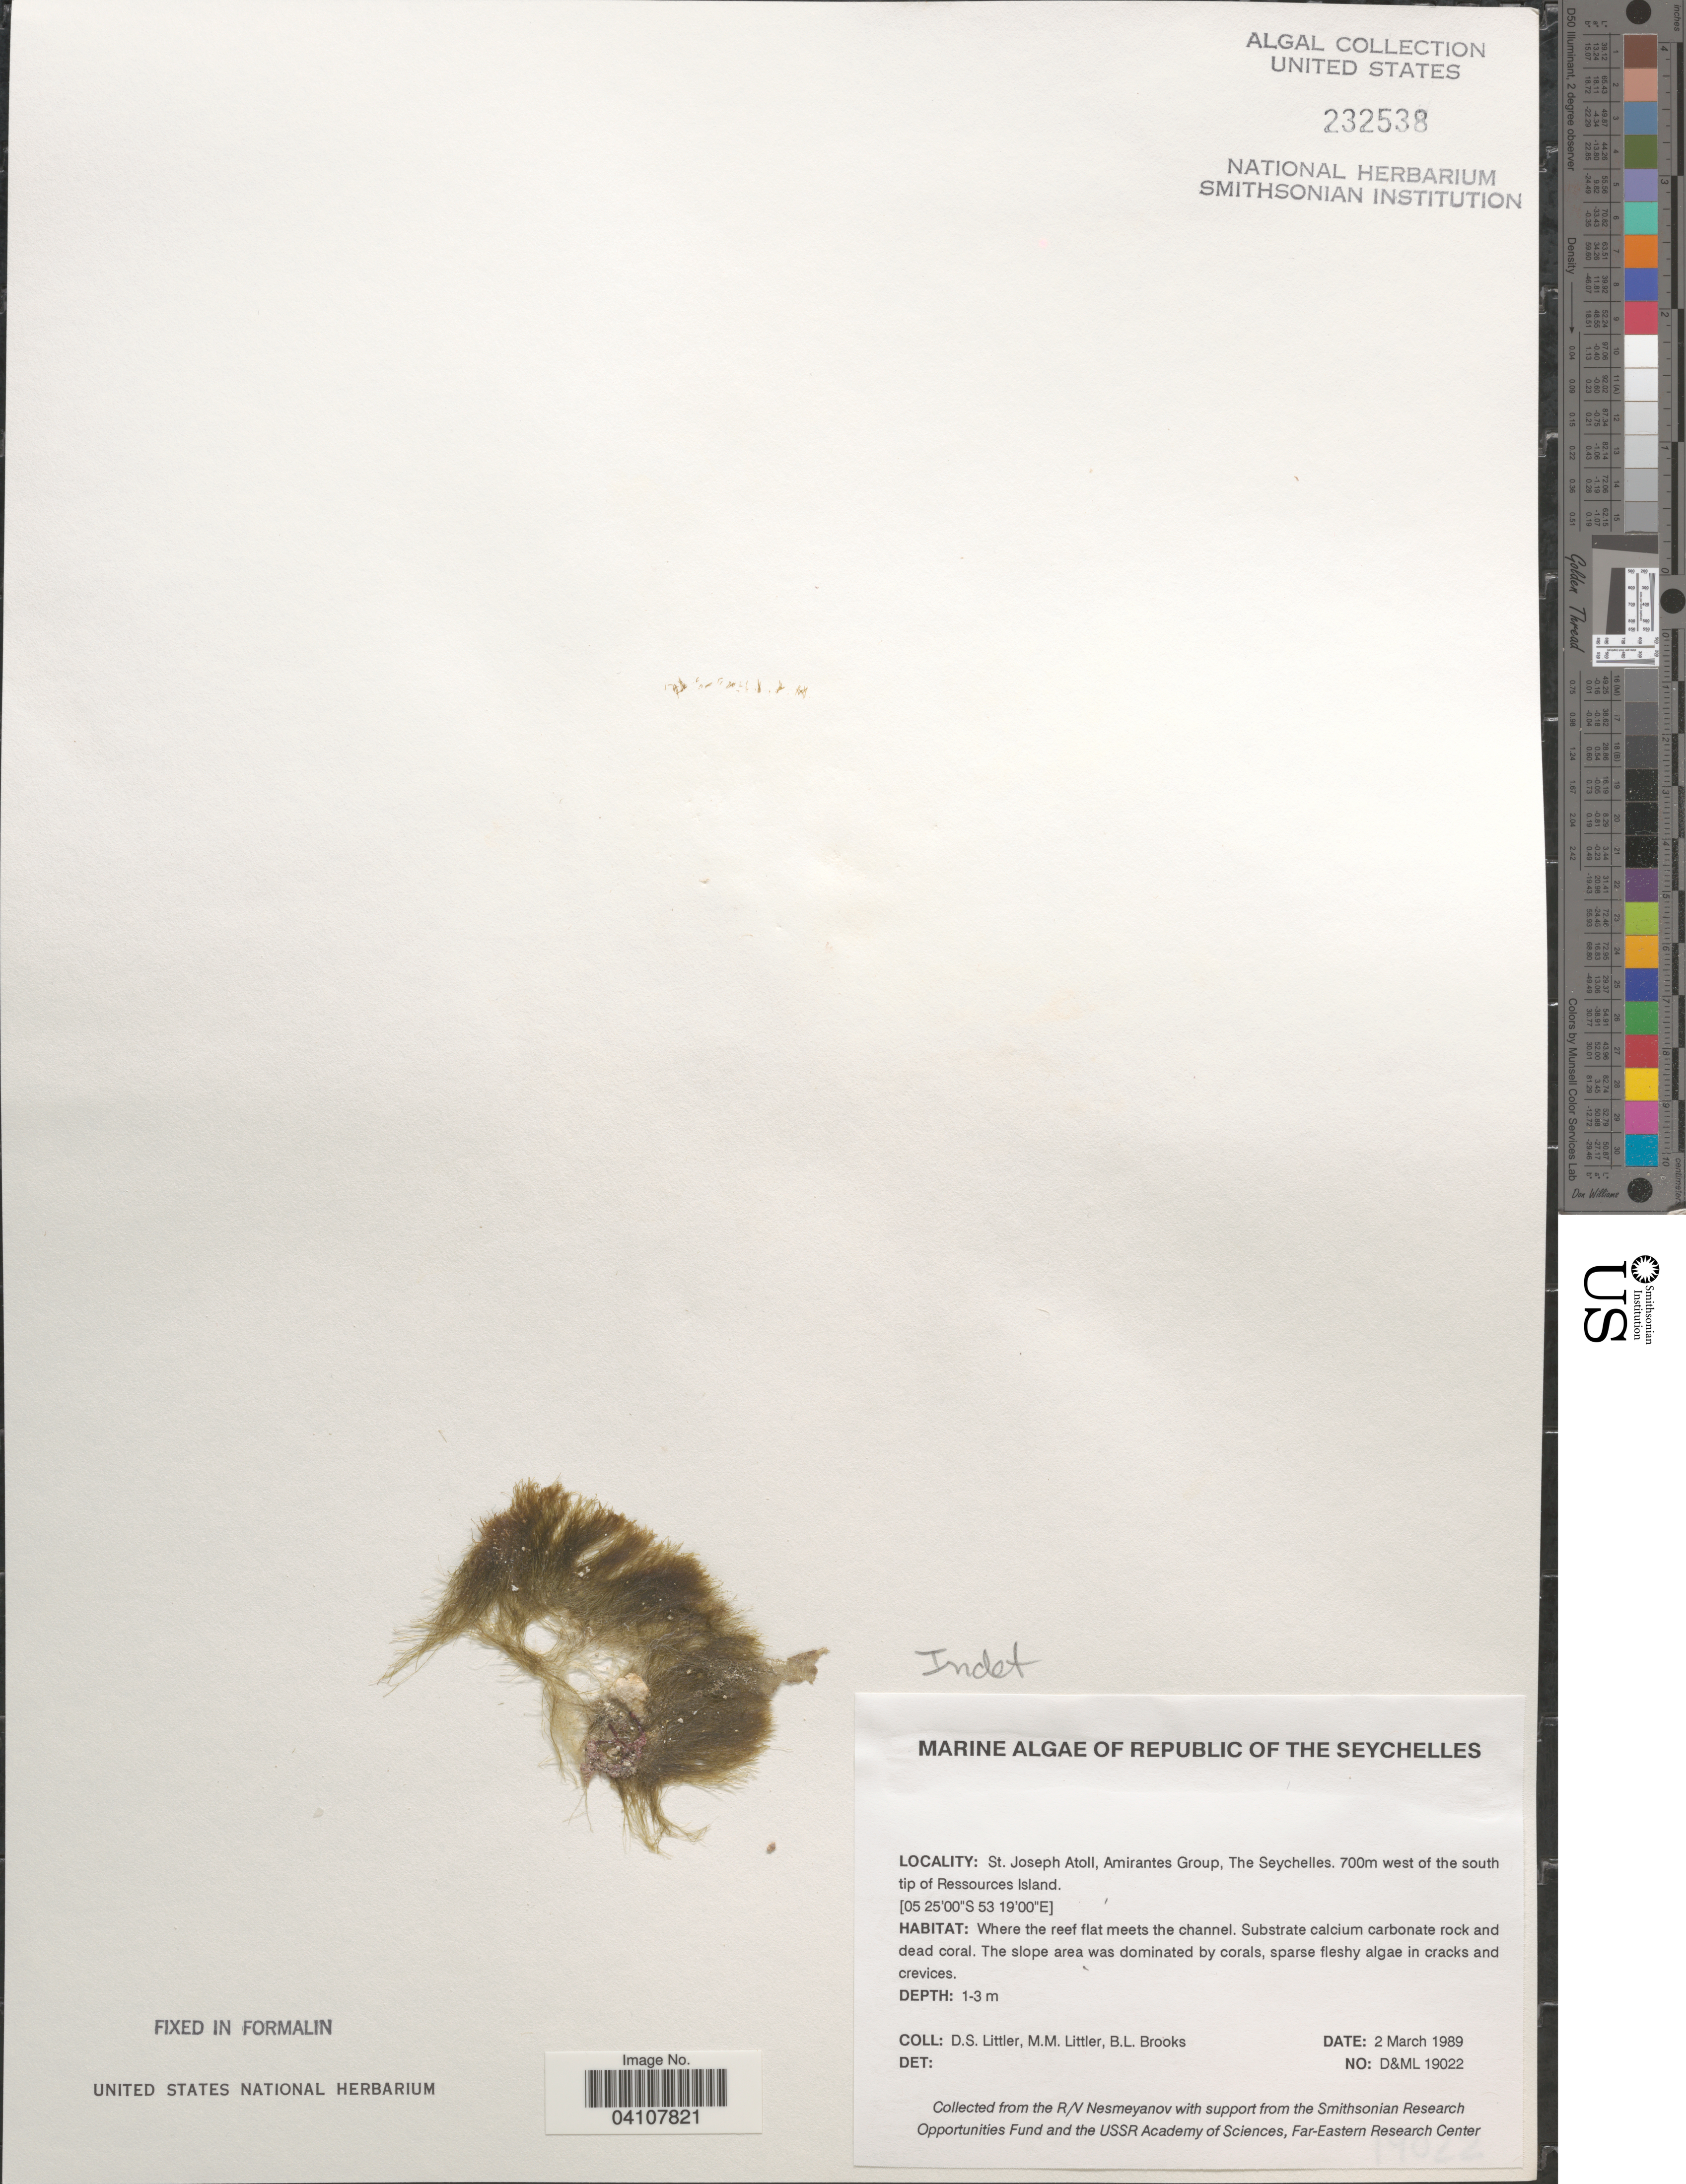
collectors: D. S. Littler & B. Brooks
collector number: D&ML19022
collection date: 1989-03-02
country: Seychelles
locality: Republic of the Seychelles. St. Joseph Atoll, Amirantes Group. 700m west of the south tip of Ressources Island.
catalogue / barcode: US 232538